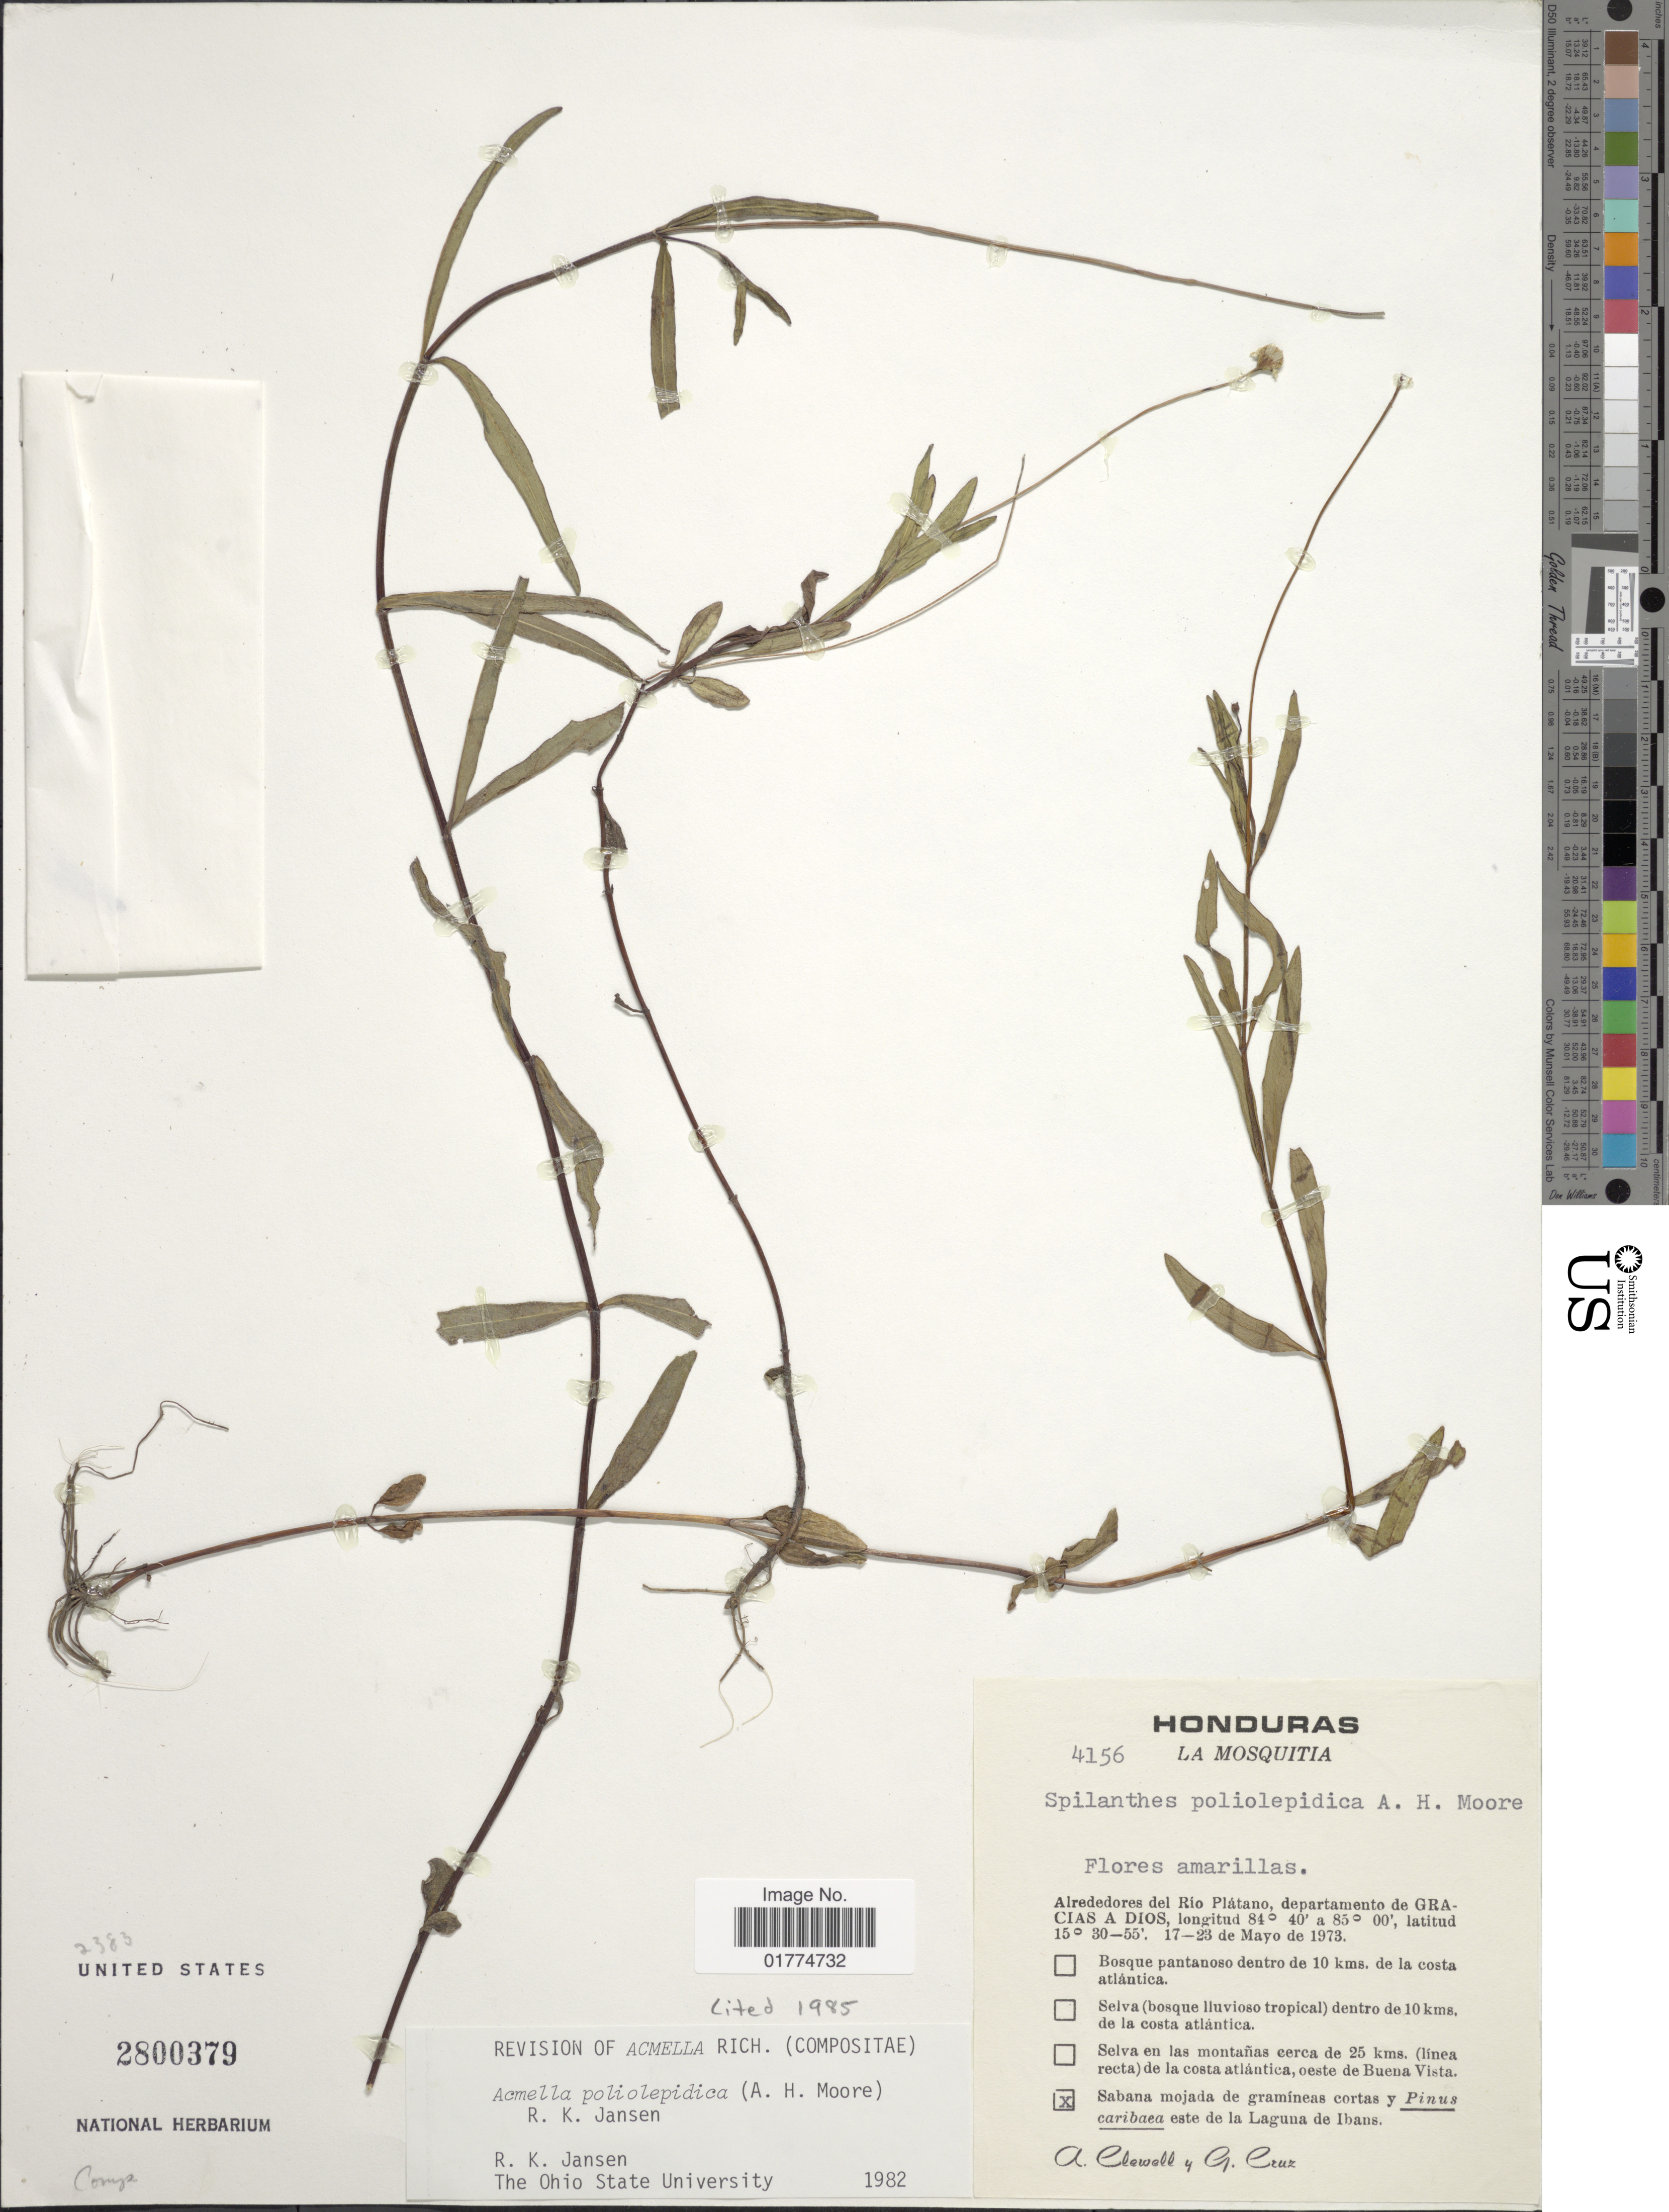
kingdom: Plantae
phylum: Tracheophyta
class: Magnoliopsida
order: Asterales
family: Asteraceae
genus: Acmella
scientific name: Acmella poliolepidica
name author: A.H. Moore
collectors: A. Clewell & G. Cruz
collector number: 4156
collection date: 1973-05-23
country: Honduras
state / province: Gracias de Dios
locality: La Mosquitia. Alrededores del Río Plátano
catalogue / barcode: US 2800379